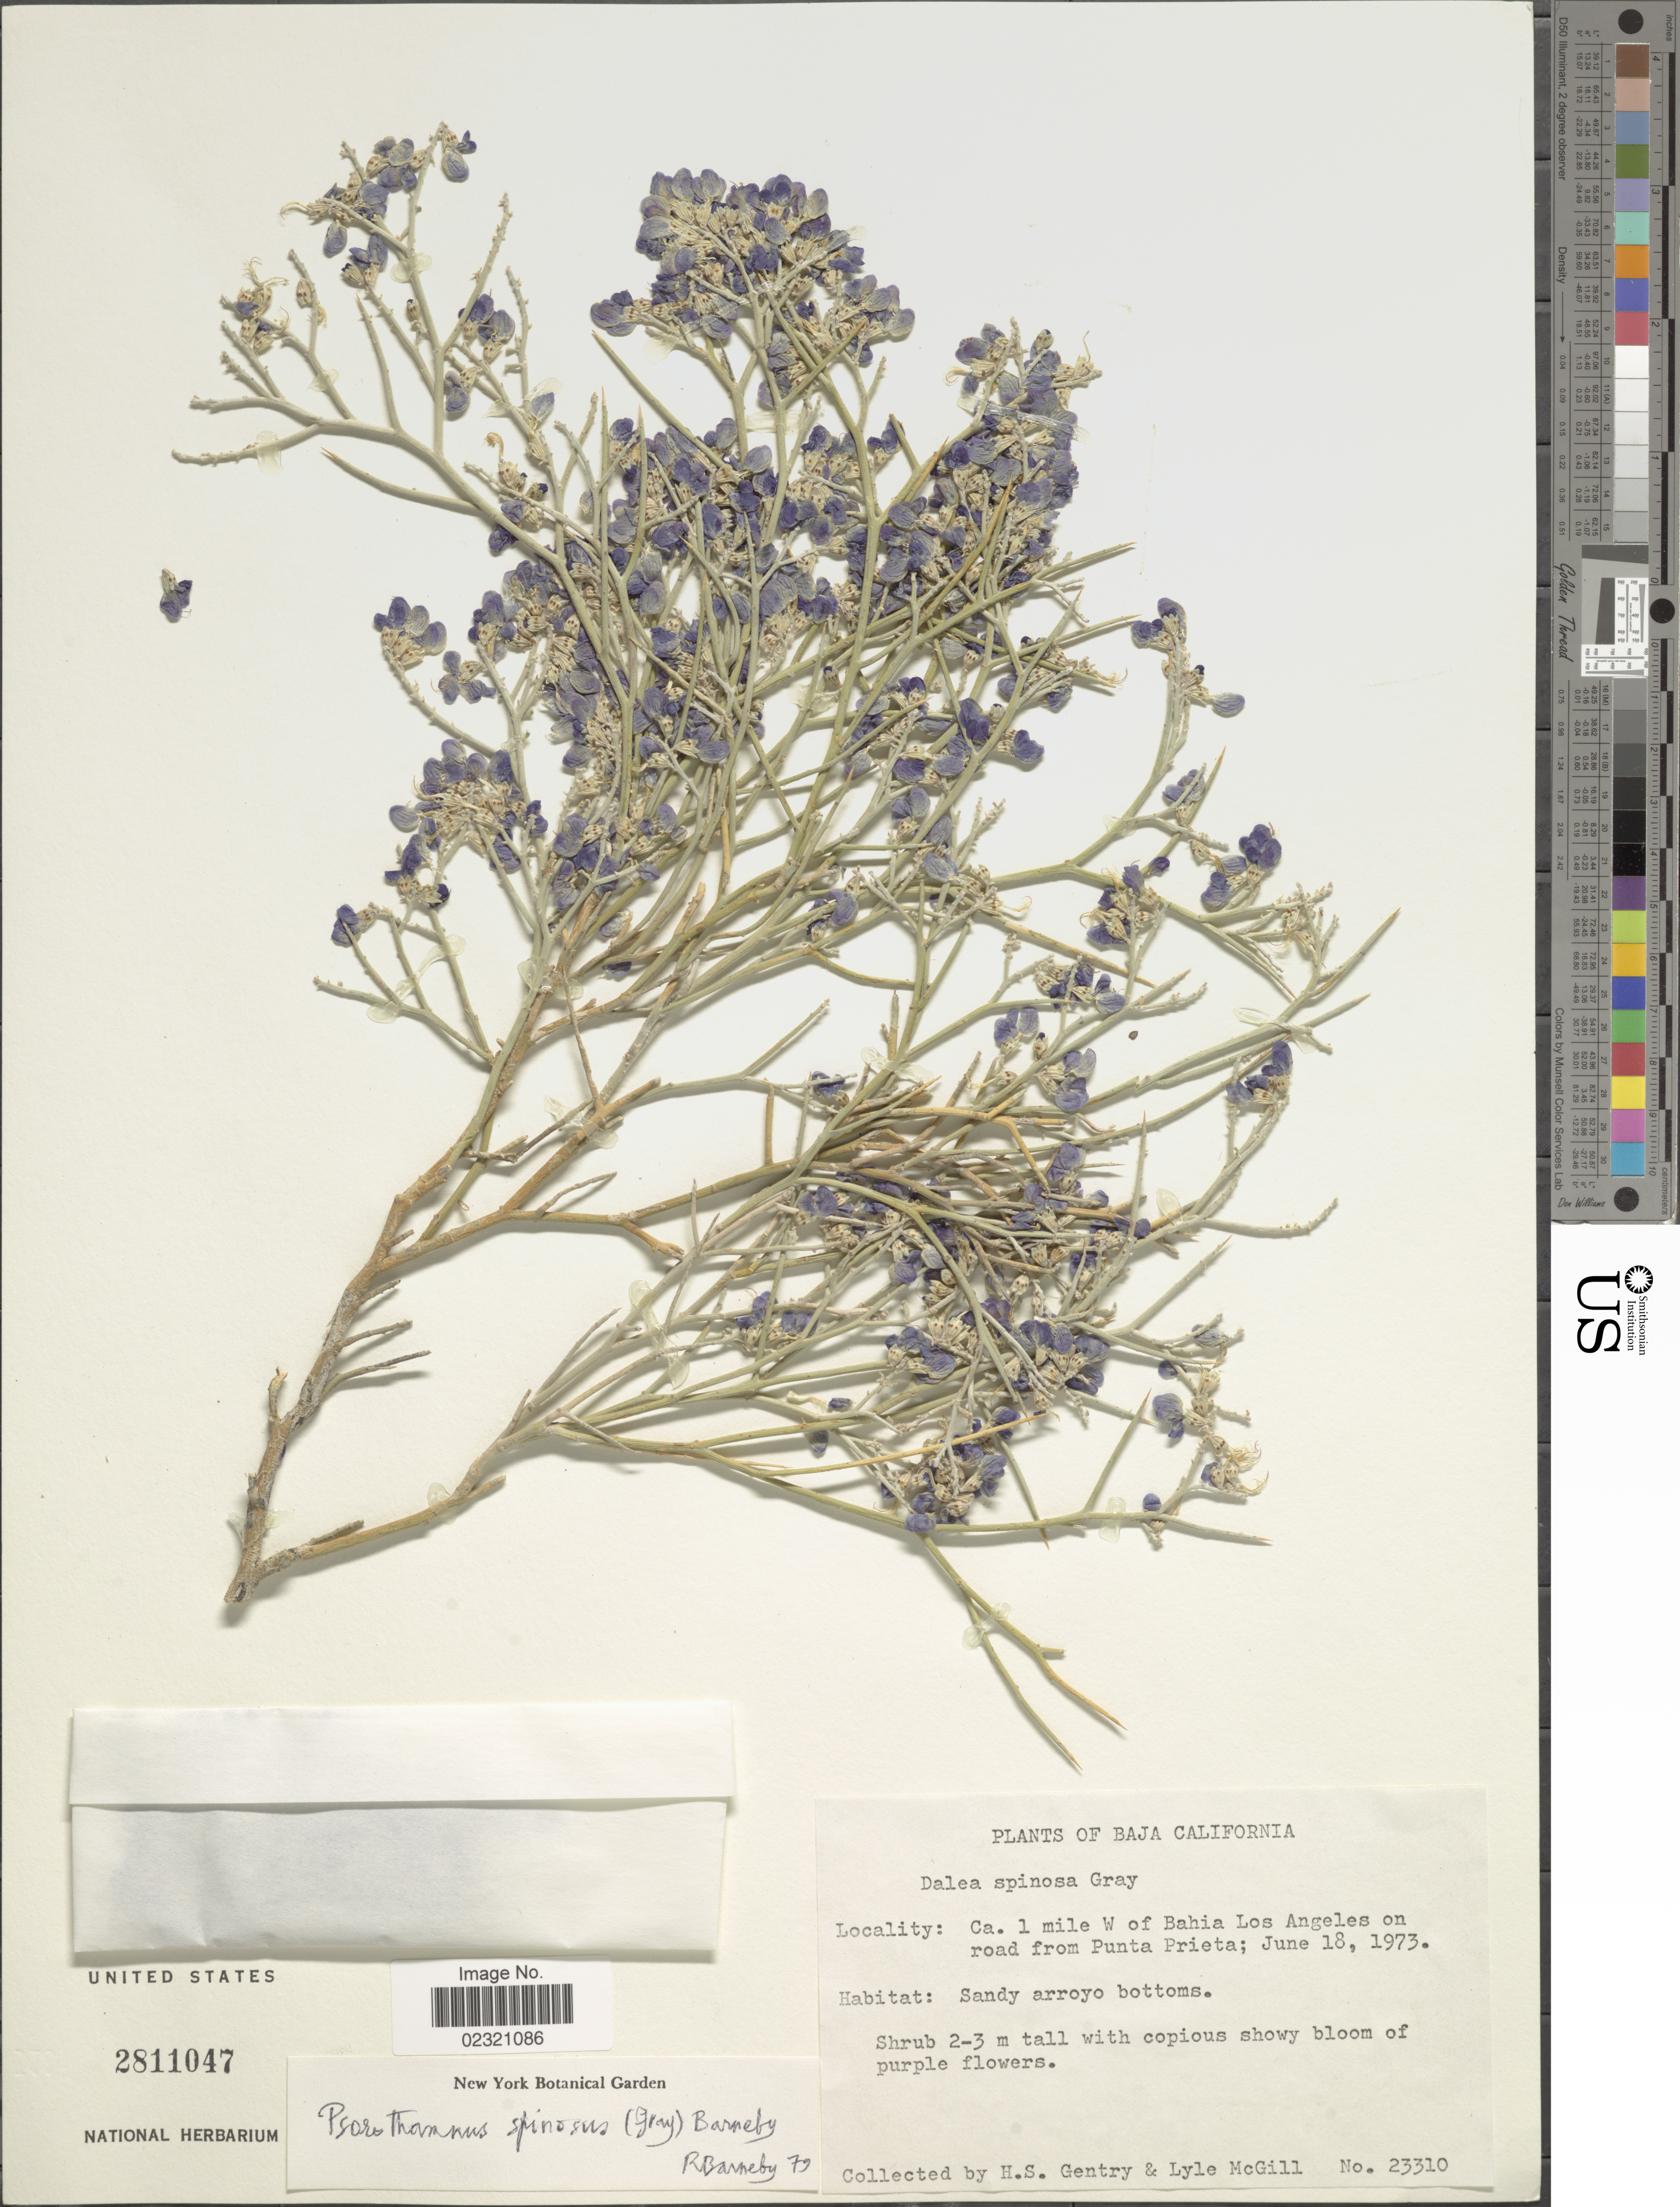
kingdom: Plantae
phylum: Tracheophyta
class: Magnoliopsida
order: Fabales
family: Fabaceae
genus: Psorothamnus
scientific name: Psorothamnus spinosus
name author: (A. Gray) Barneby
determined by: Barneby, Rupert C., (NY)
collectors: H. S. Gentry & L. McGill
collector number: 23310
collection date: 1973-06-18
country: Mexico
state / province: Baja California Norte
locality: Ca. 1 mile W of Bahia Los Angeles on road from Punta Prieta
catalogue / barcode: US 2811047